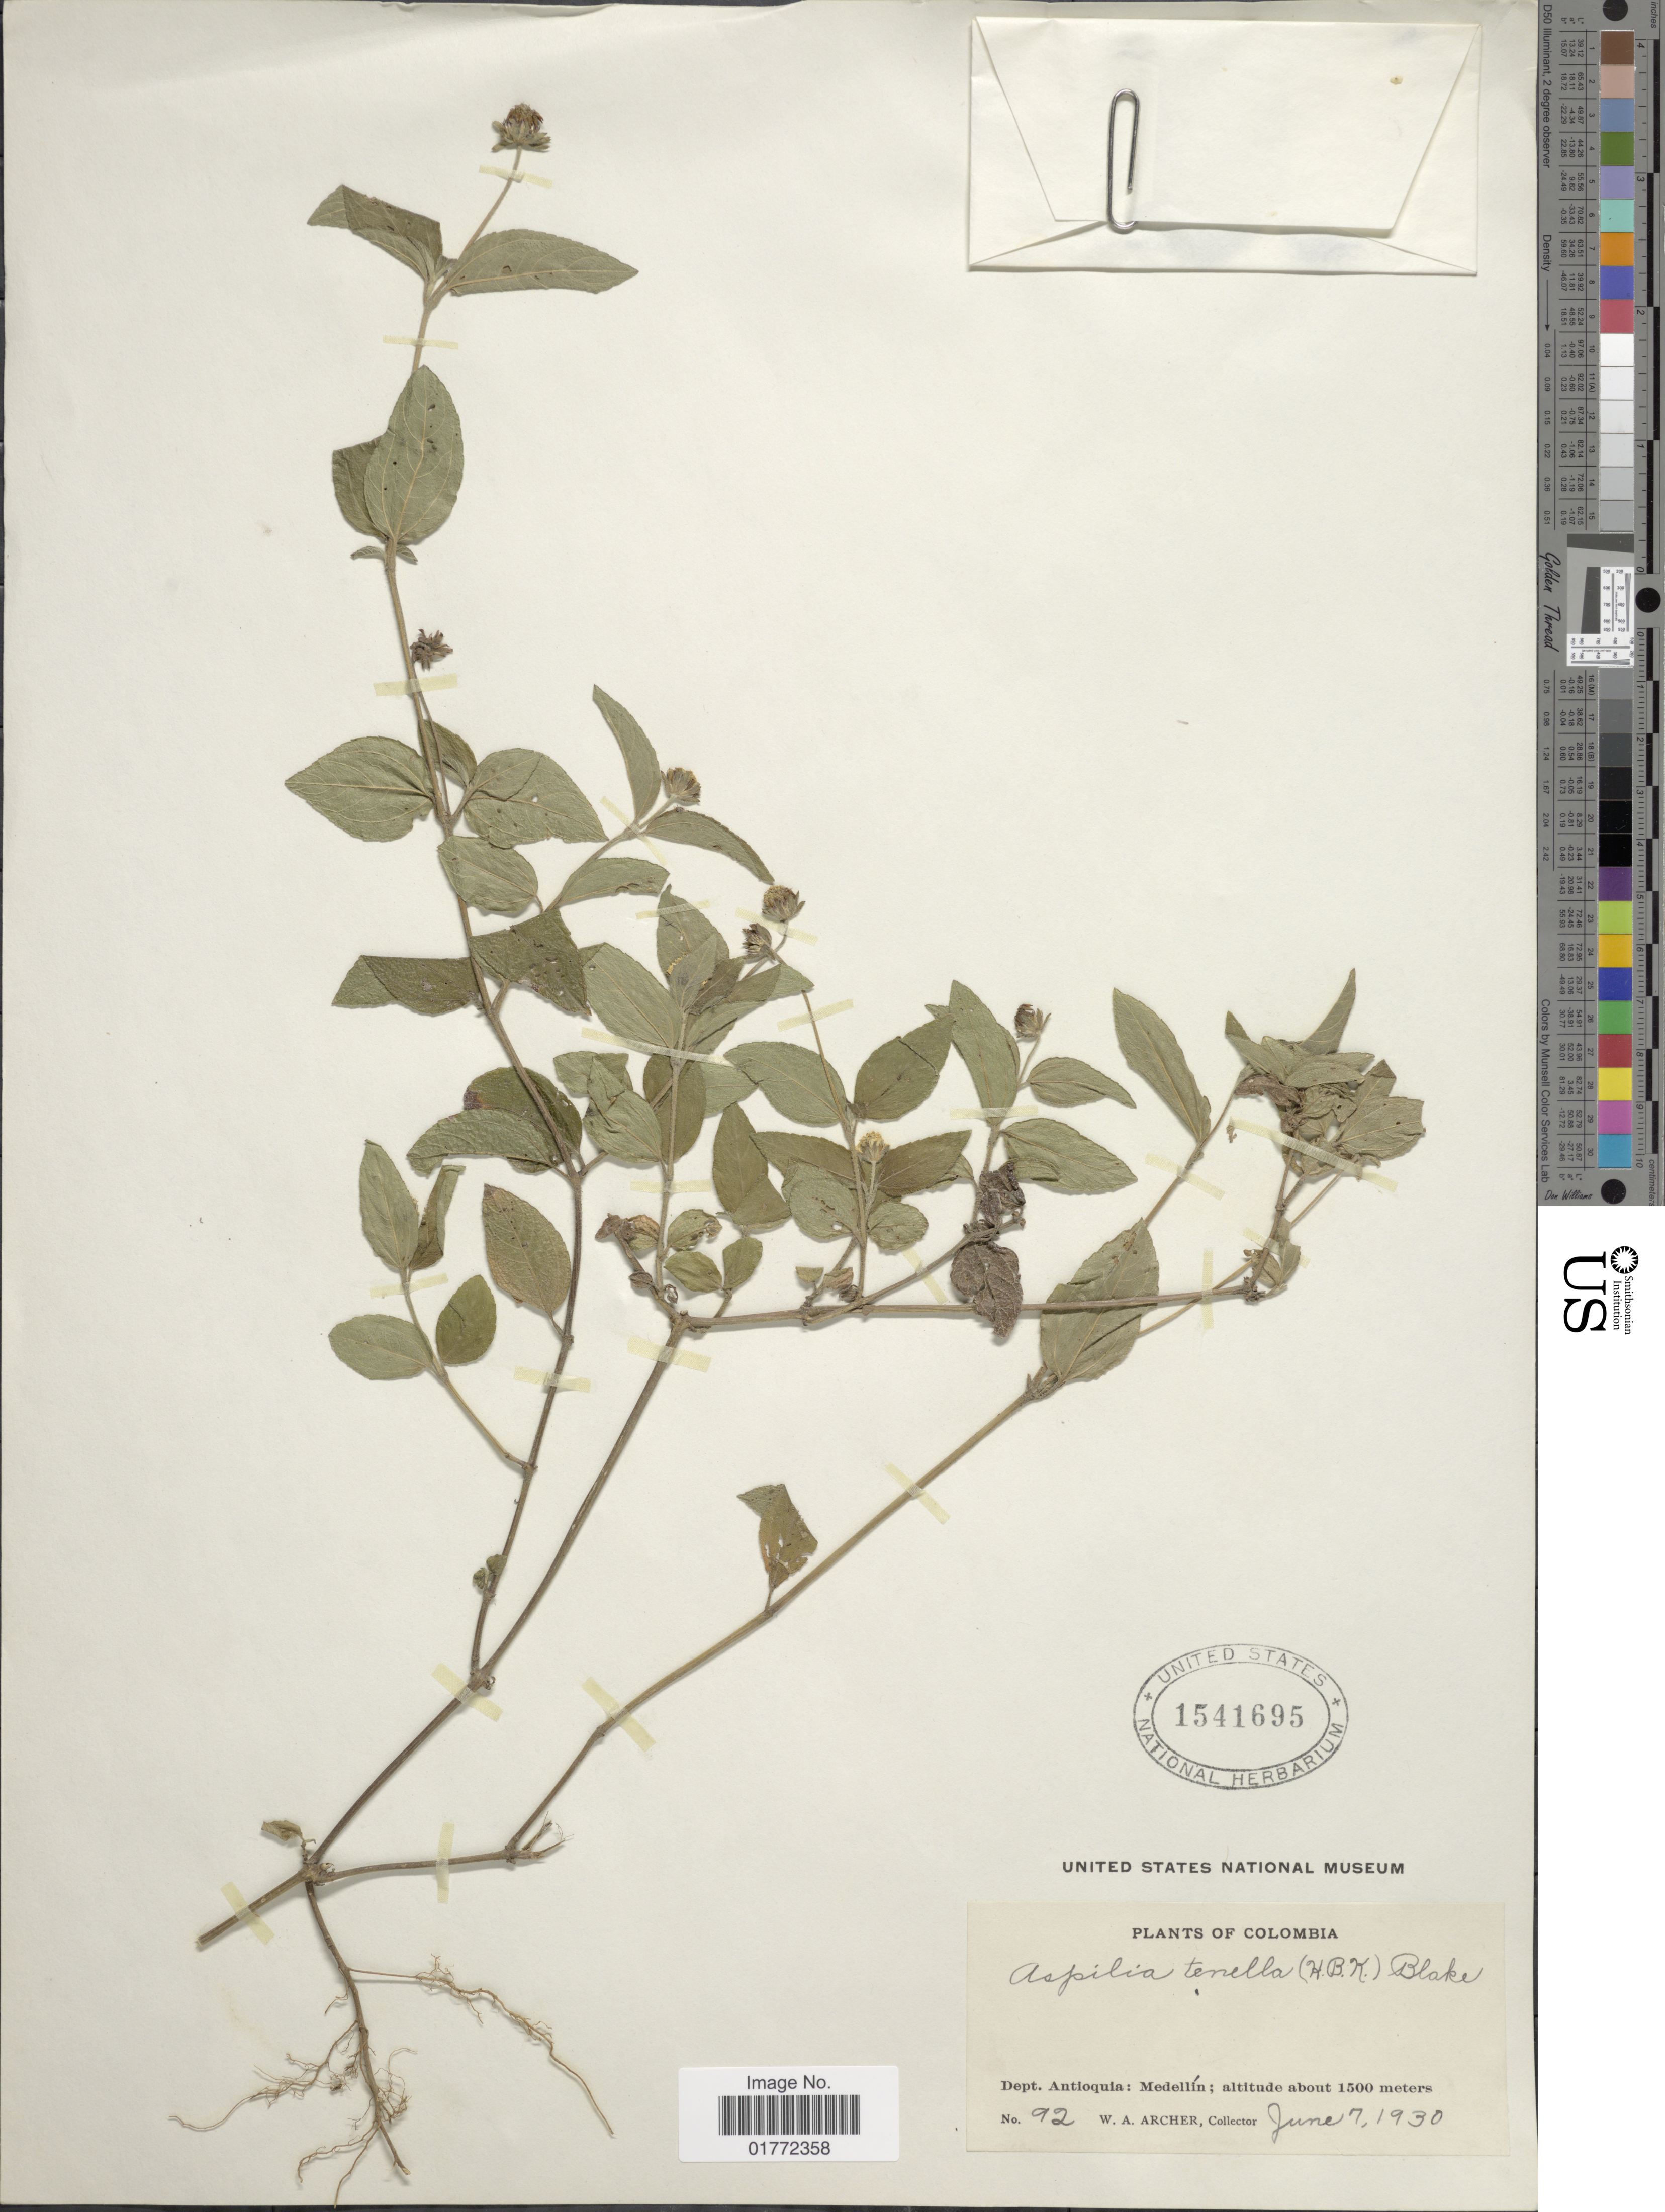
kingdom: Plantae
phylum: Tracheophyta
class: Magnoliopsida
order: Asterales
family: Asteraceae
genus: Eleutheranthera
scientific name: Eleutheranthera tenella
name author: (Kunth) H. Rob.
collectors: W. A. Archer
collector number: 92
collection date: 1930-06-07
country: Colombia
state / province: Antioquia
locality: Medellin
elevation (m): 1500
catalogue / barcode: US 1541695